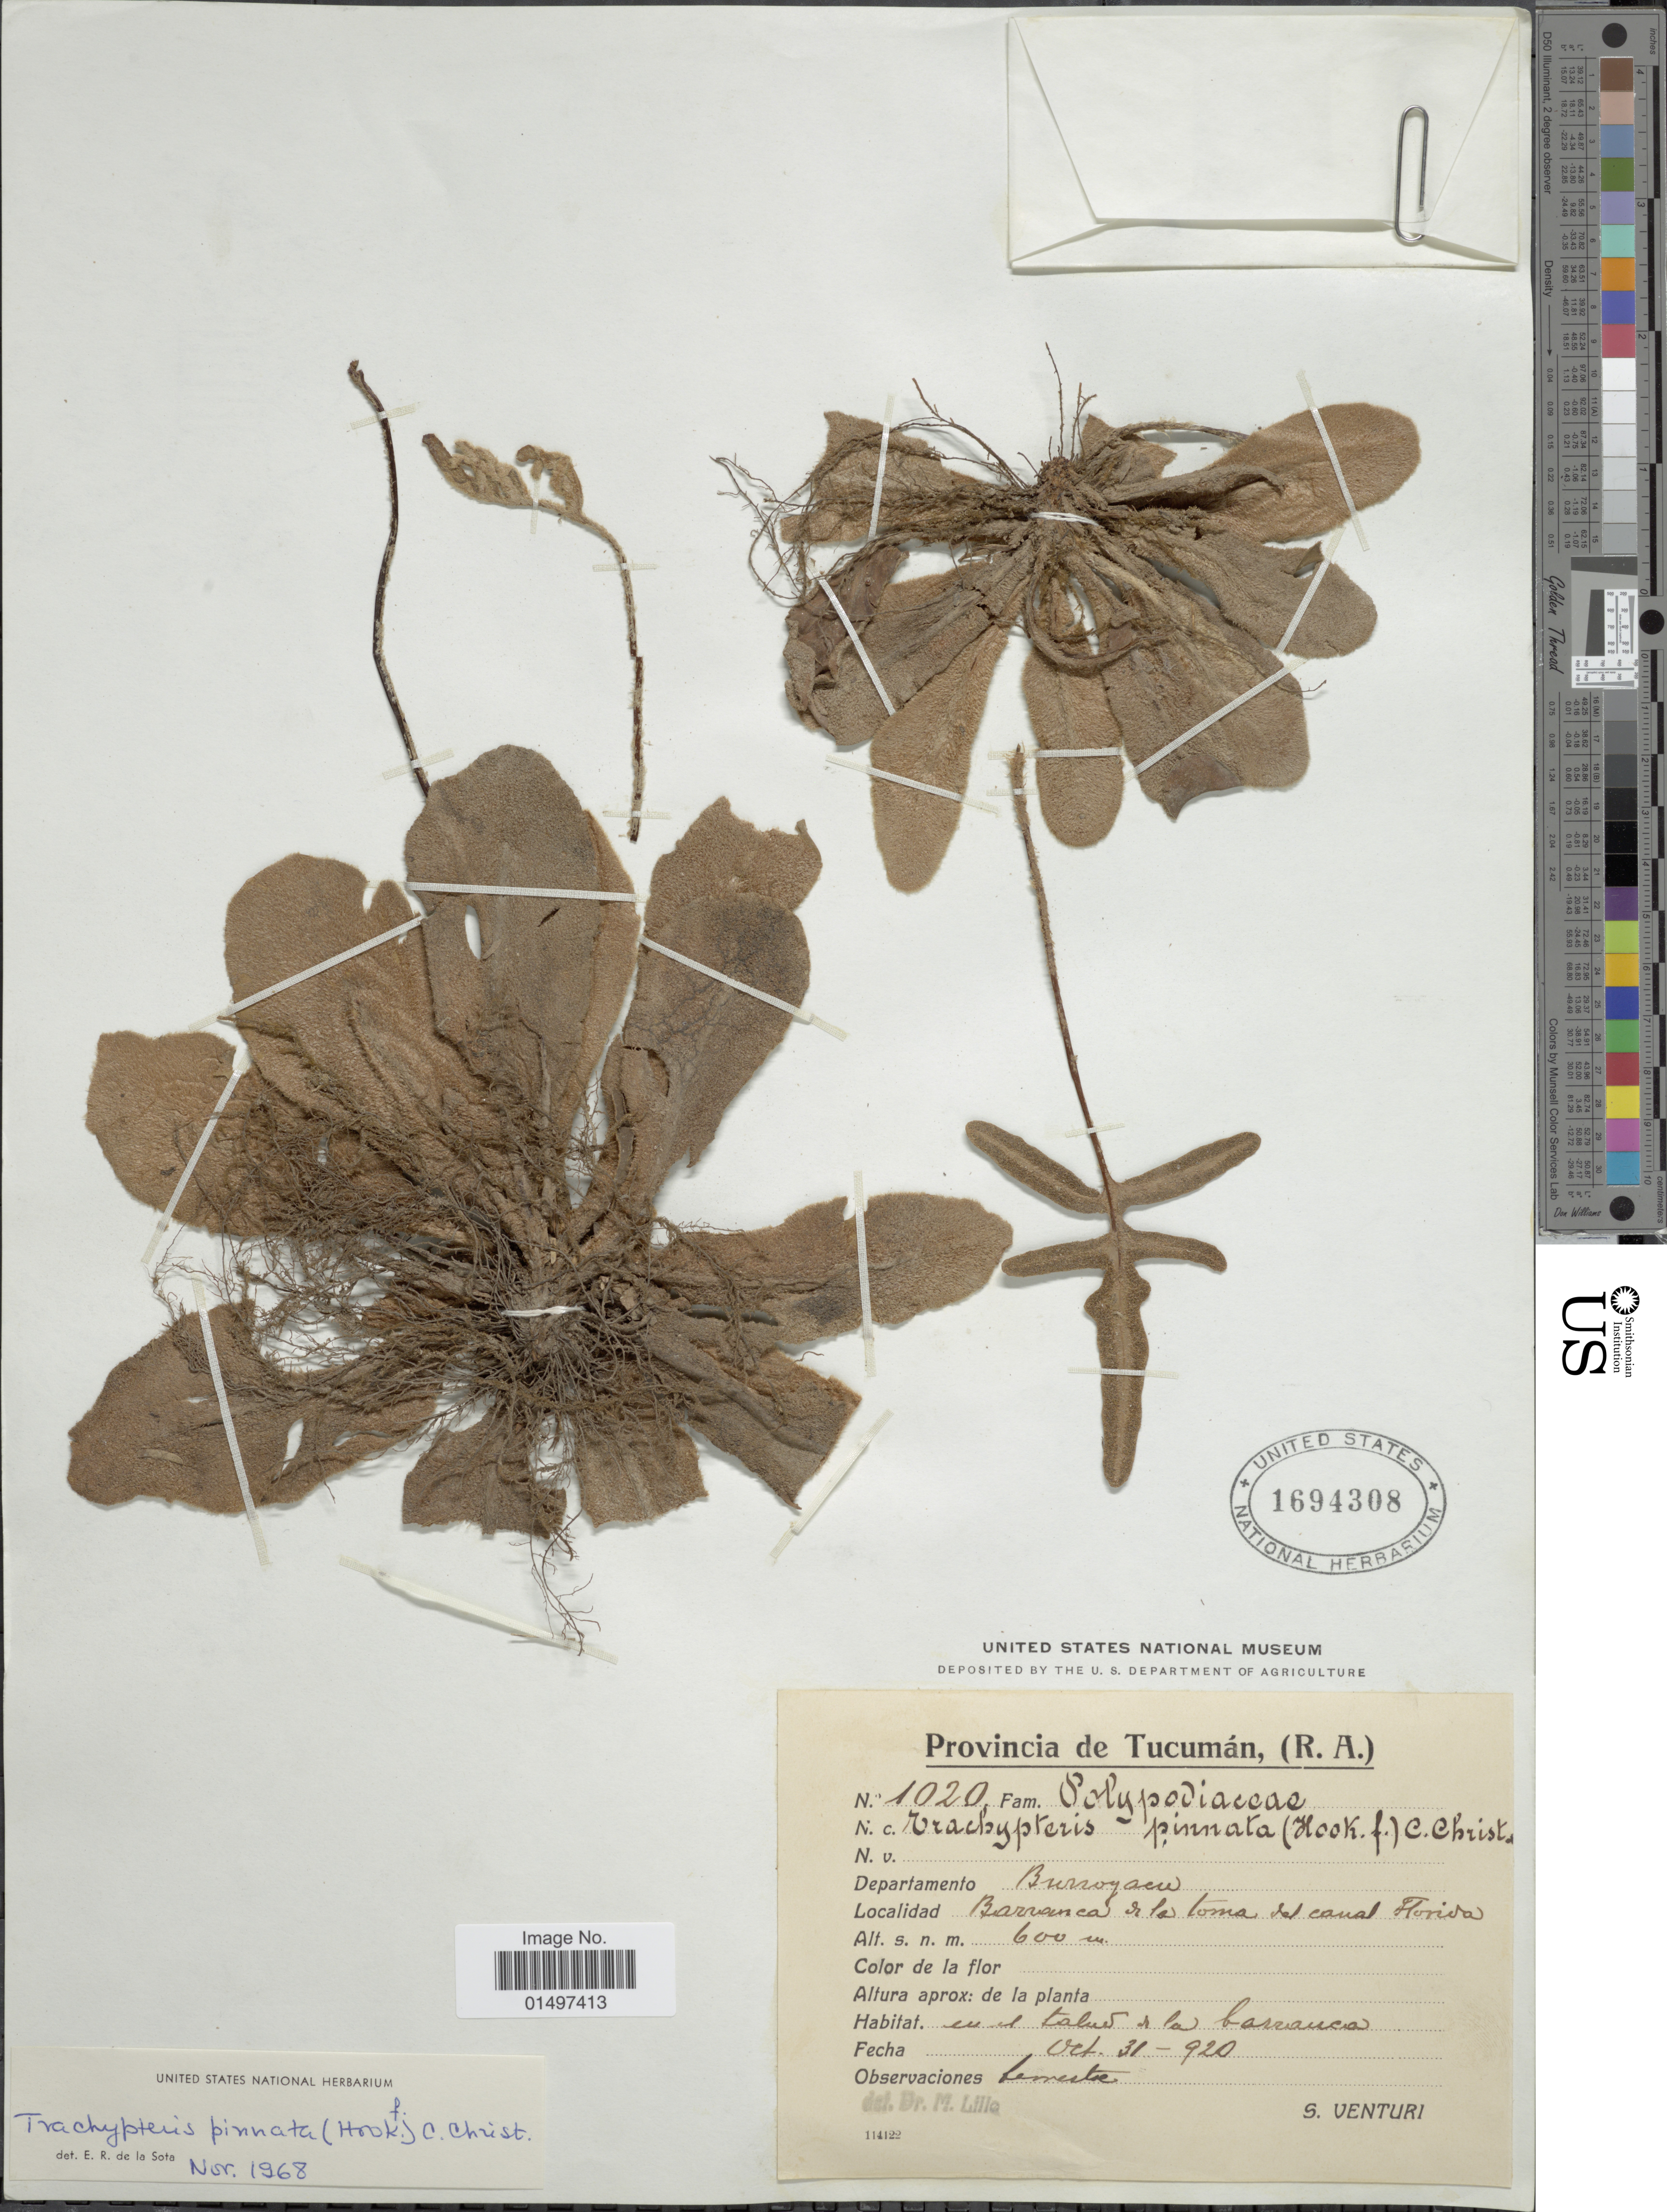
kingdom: Plantae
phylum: Tracheophyta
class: Polypodiopsida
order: Polypodiales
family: Pteridaceae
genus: Trachypteris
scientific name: Trachypteris pinnata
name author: (Hook. f.) C. Chr.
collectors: S. Venturi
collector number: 1020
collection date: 1920-10-31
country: Argentina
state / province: Tucuman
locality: Provincia de Tucuman, (R. A.). Departamento Burroyacu. Barranca de la toma del canal Florida.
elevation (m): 600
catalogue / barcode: US 1694308